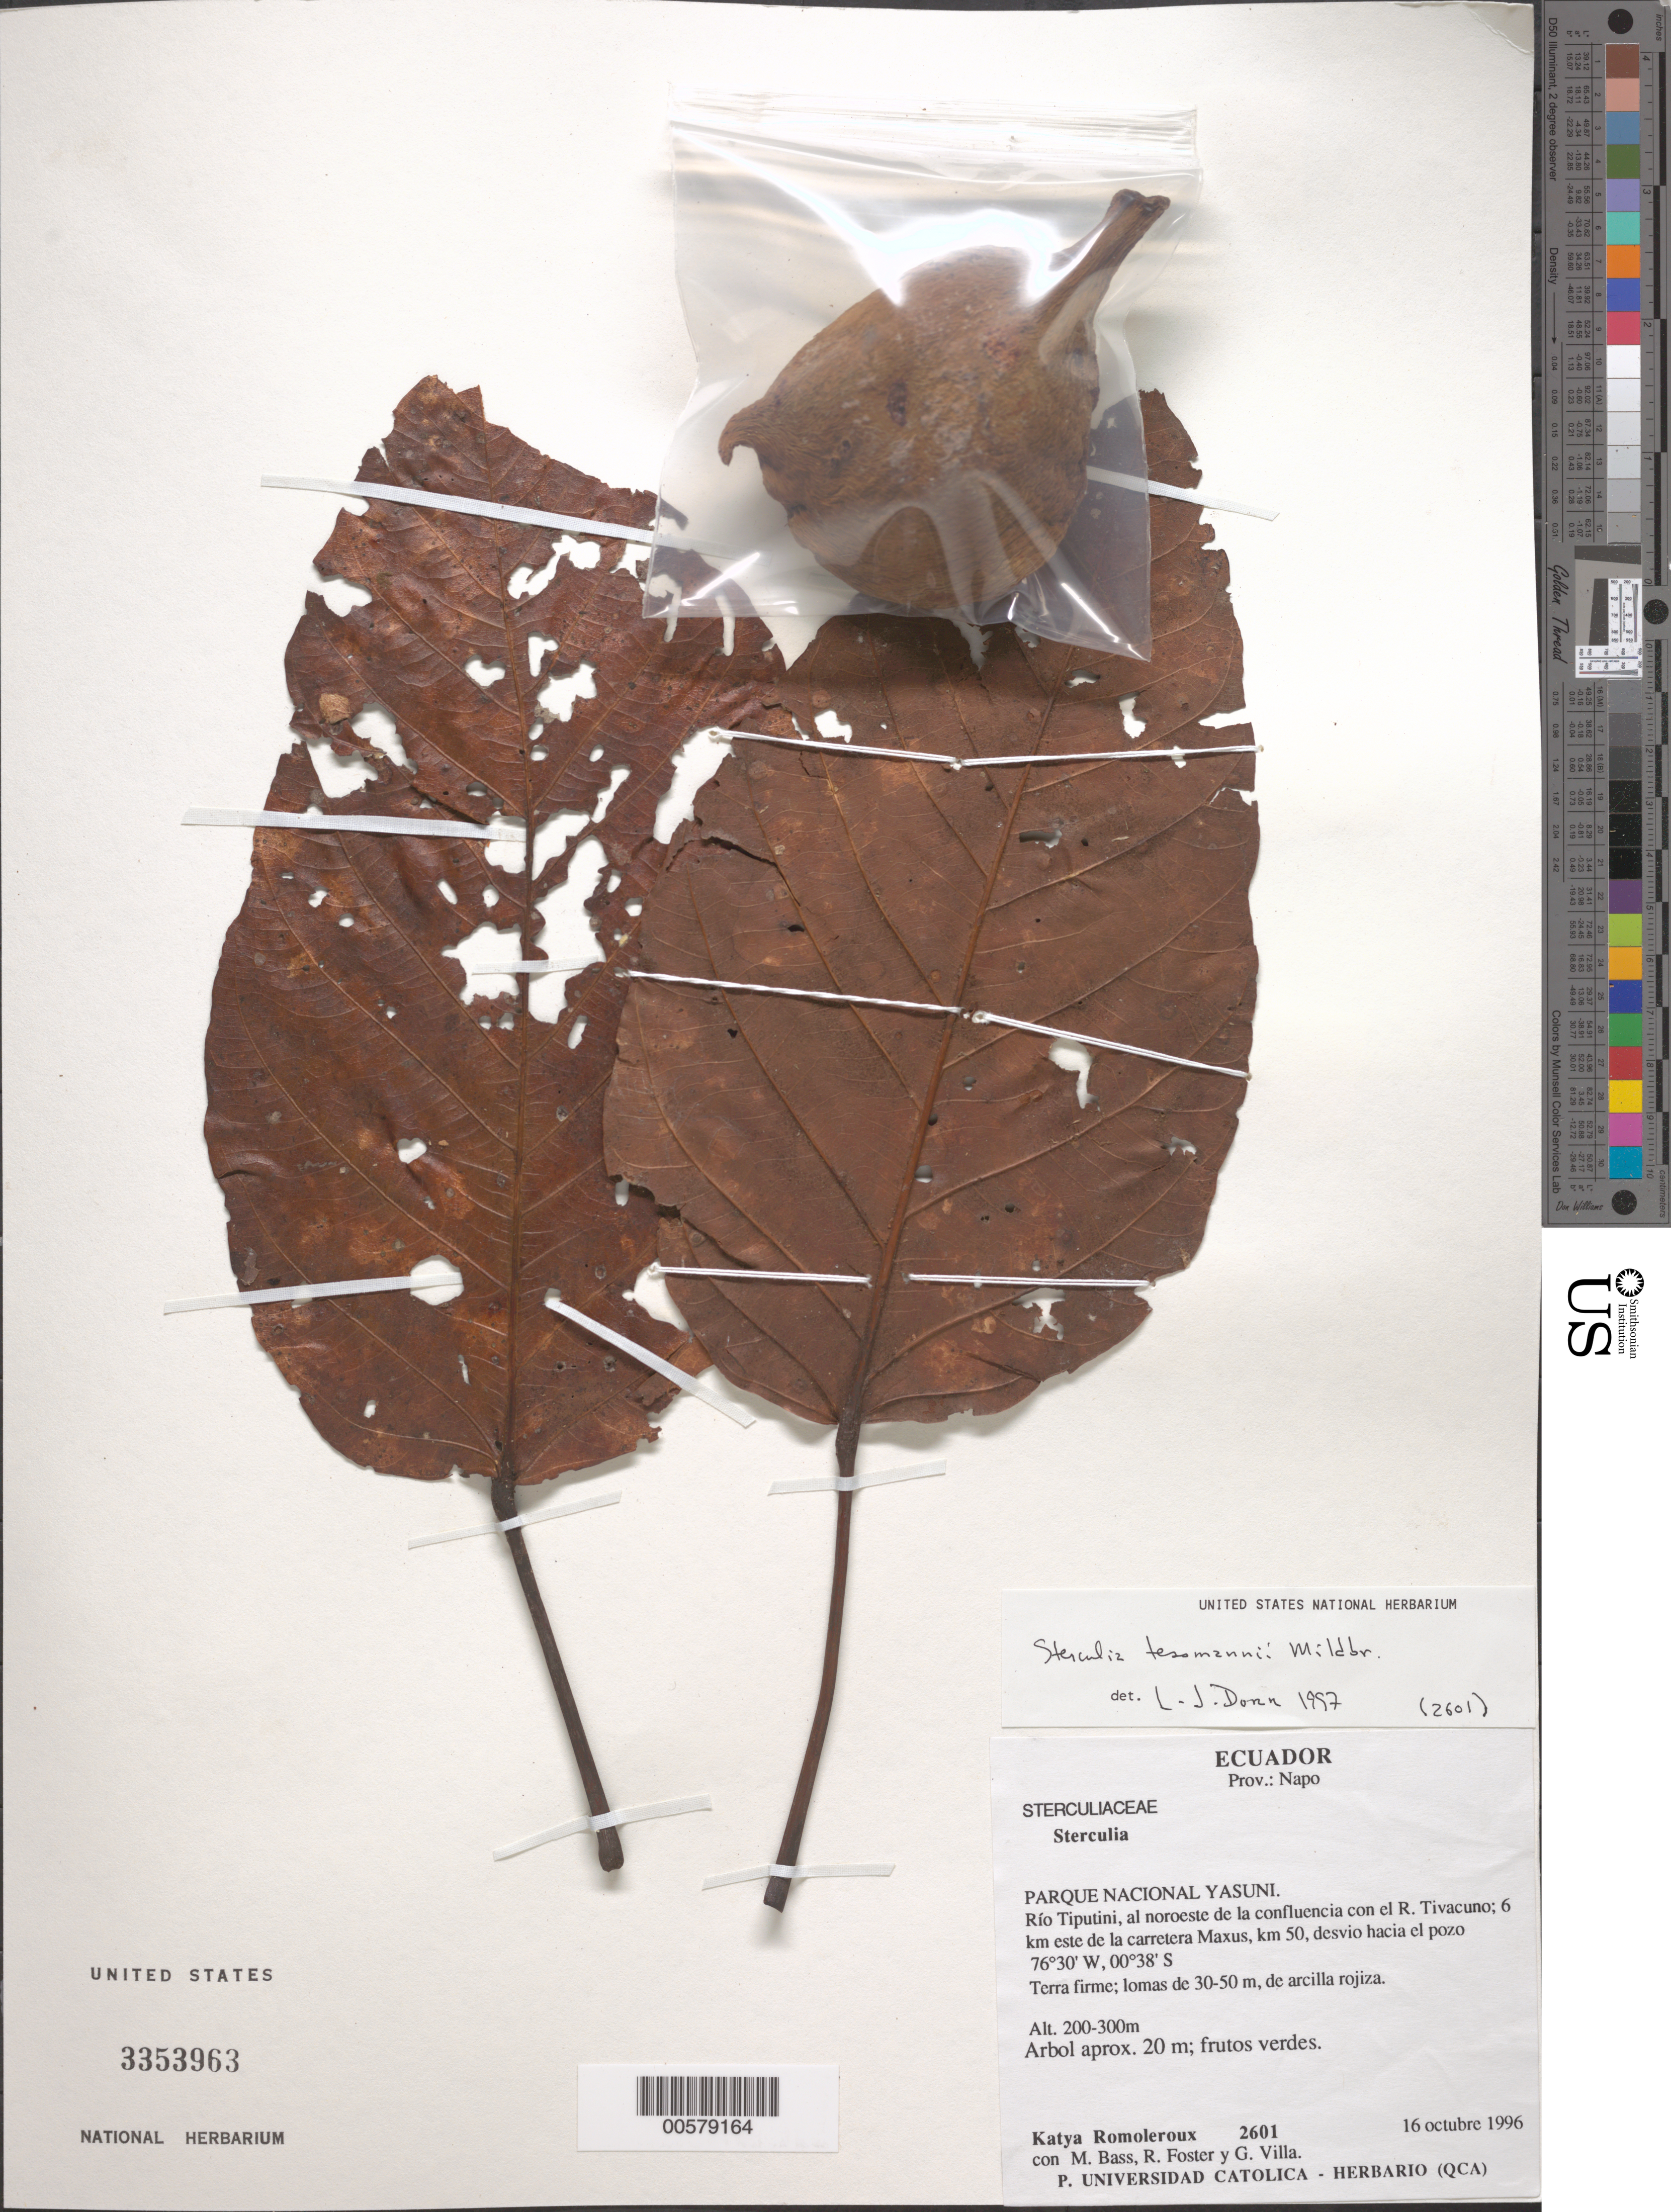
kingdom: Plantae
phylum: Tracheophyta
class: Magnoliopsida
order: Malvales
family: Malvaceae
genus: Sterculia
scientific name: Sterculia tessmannii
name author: Mildbr.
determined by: Dorr, L. J., (BOT), Smithsonian Institution - National Museum of Natural History (UNITED STATES)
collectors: K. Romoleroux, M. Bass, R. Foster & G. Villa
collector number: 2601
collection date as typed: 16 Oct 1996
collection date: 1996-10-16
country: Ecuador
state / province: Napo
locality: Parque Nacional Yasuní, Río Tiputini, al noroeste de la confluencia con el River Tivacuno, 6 km E de la Carretera Maxus, km 50, desvio Hacia el pozo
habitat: Terra firme, lomas de 30-50 m, de arcilla rojiza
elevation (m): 200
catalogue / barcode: US 3353963